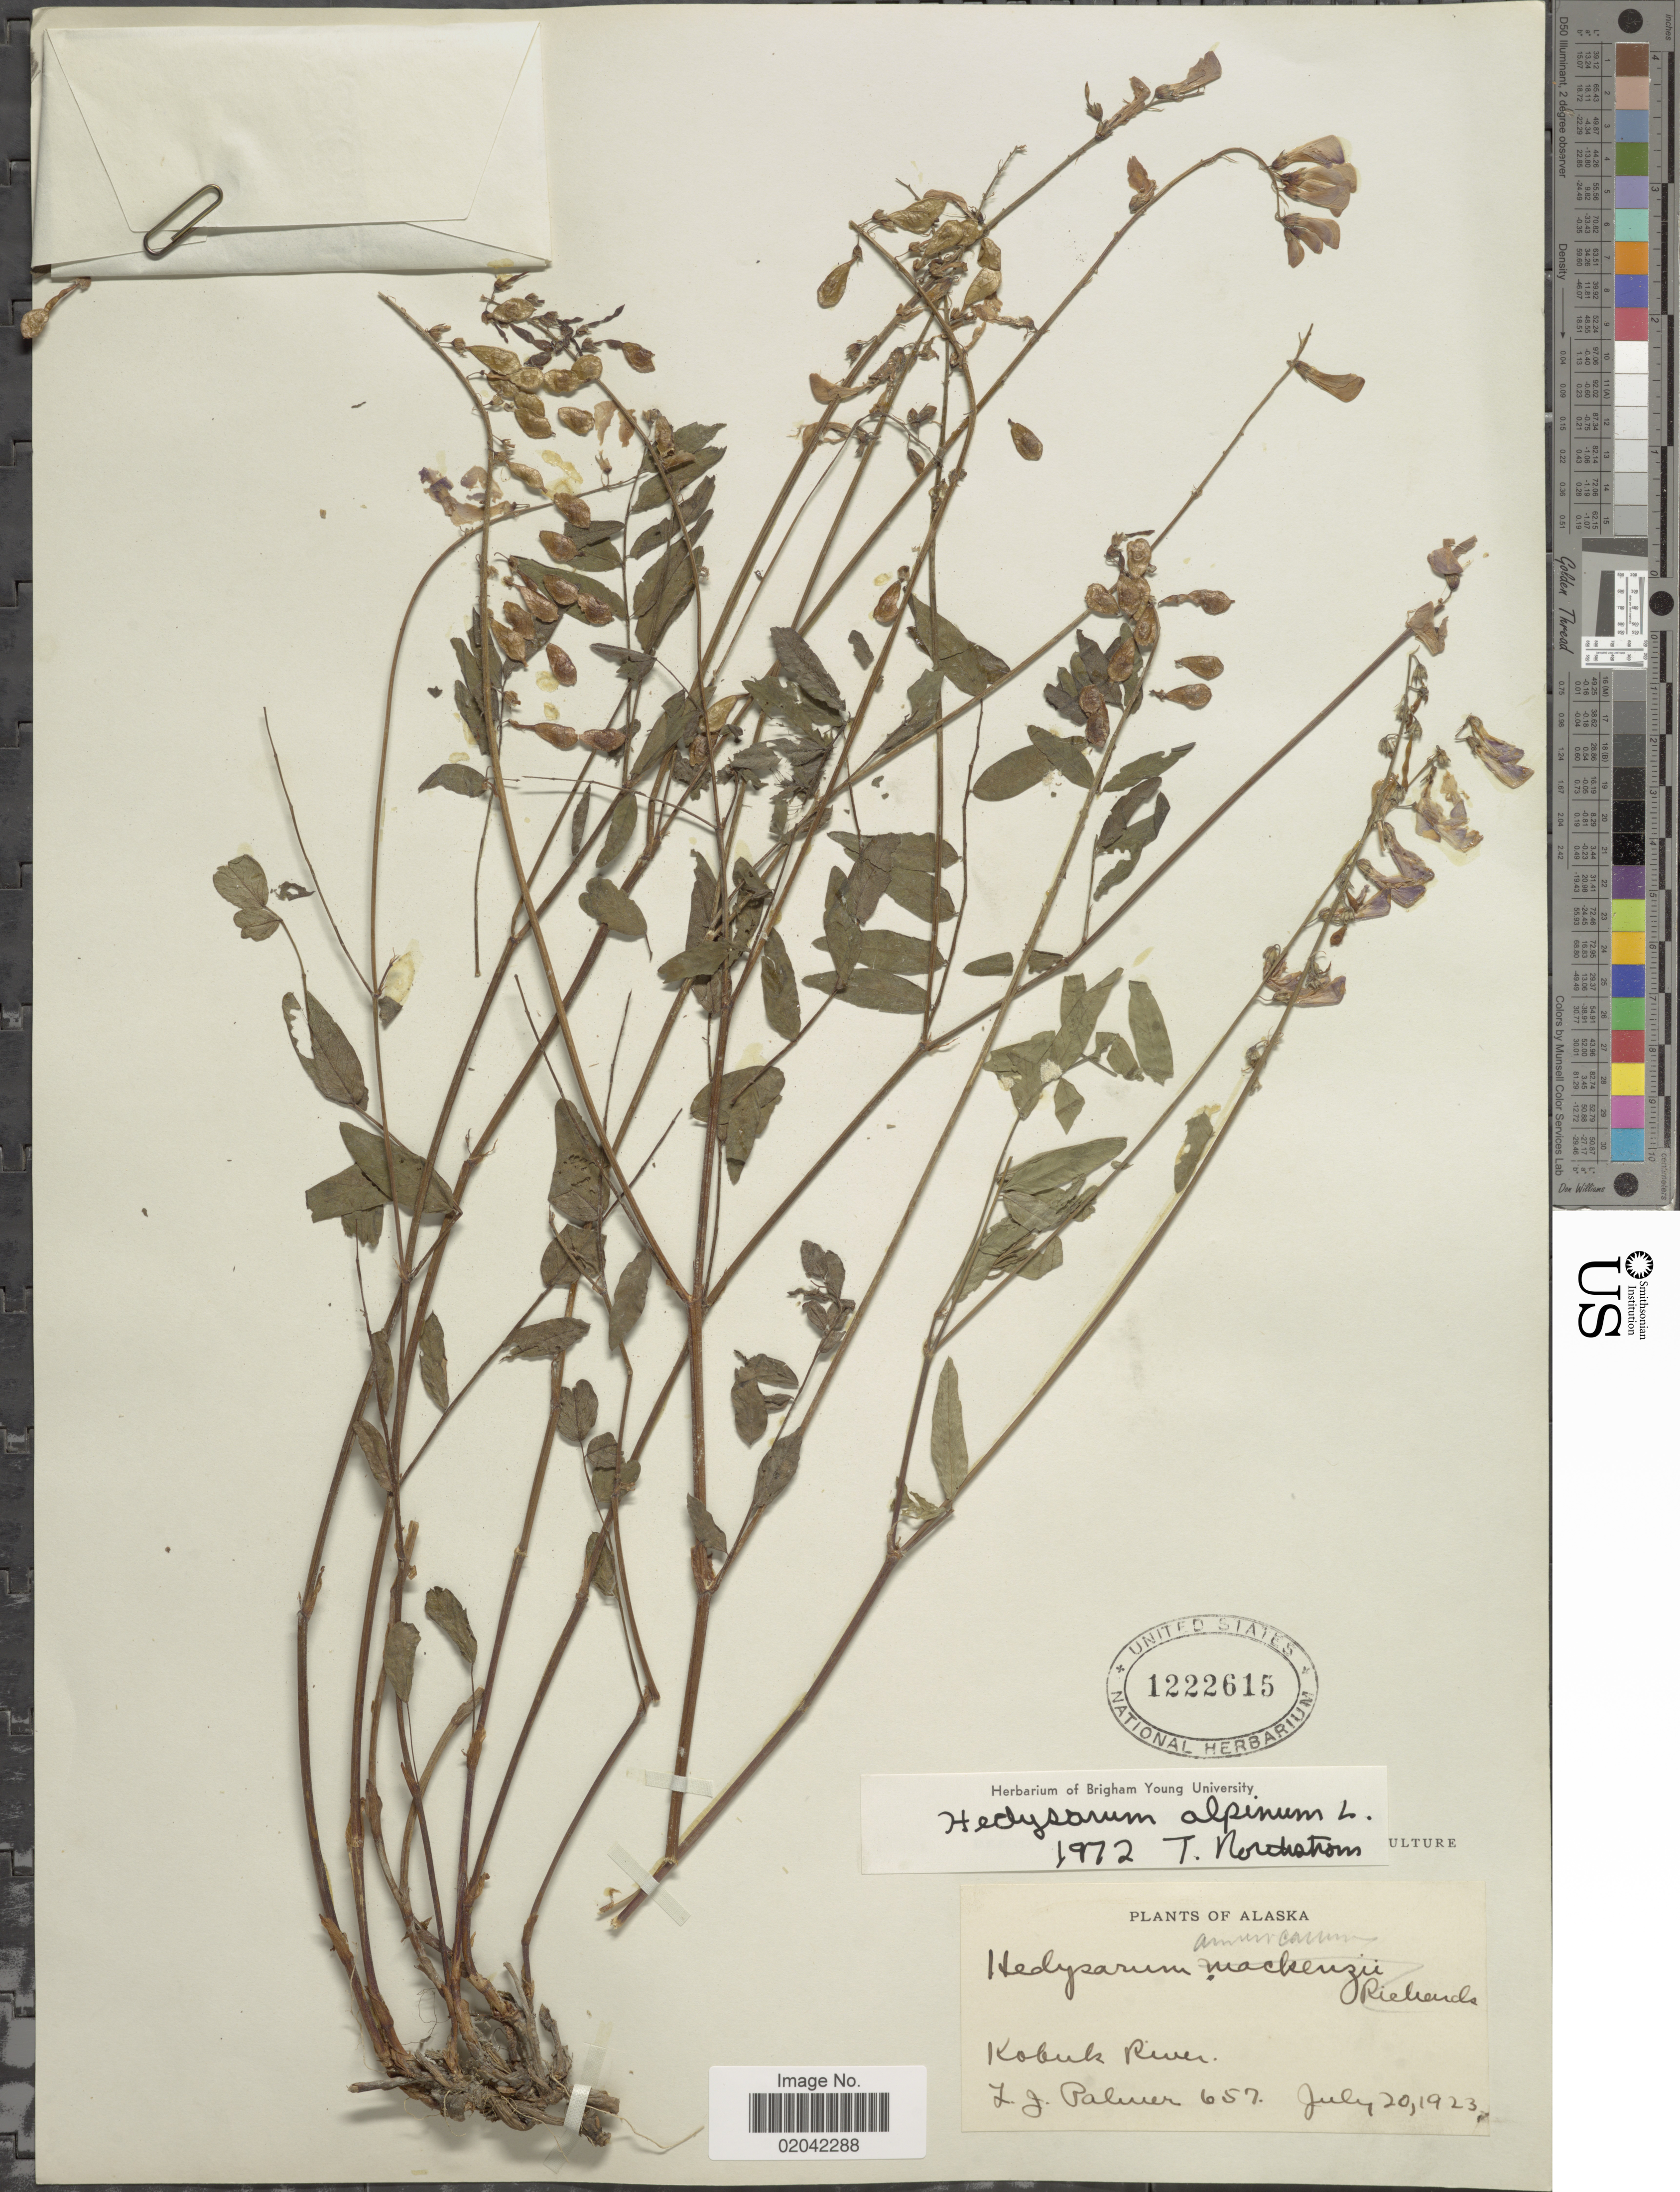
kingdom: Plantae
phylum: Tracheophyta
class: Magnoliopsida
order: Fabales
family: Fabaceae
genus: Hedysarum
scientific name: Hedysarum alpinum var. americanum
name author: Michx. ex Pursh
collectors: L. J. Palmer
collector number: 657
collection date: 1923-07-20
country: United States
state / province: Alaska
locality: Kobuk River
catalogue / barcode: US 1222615